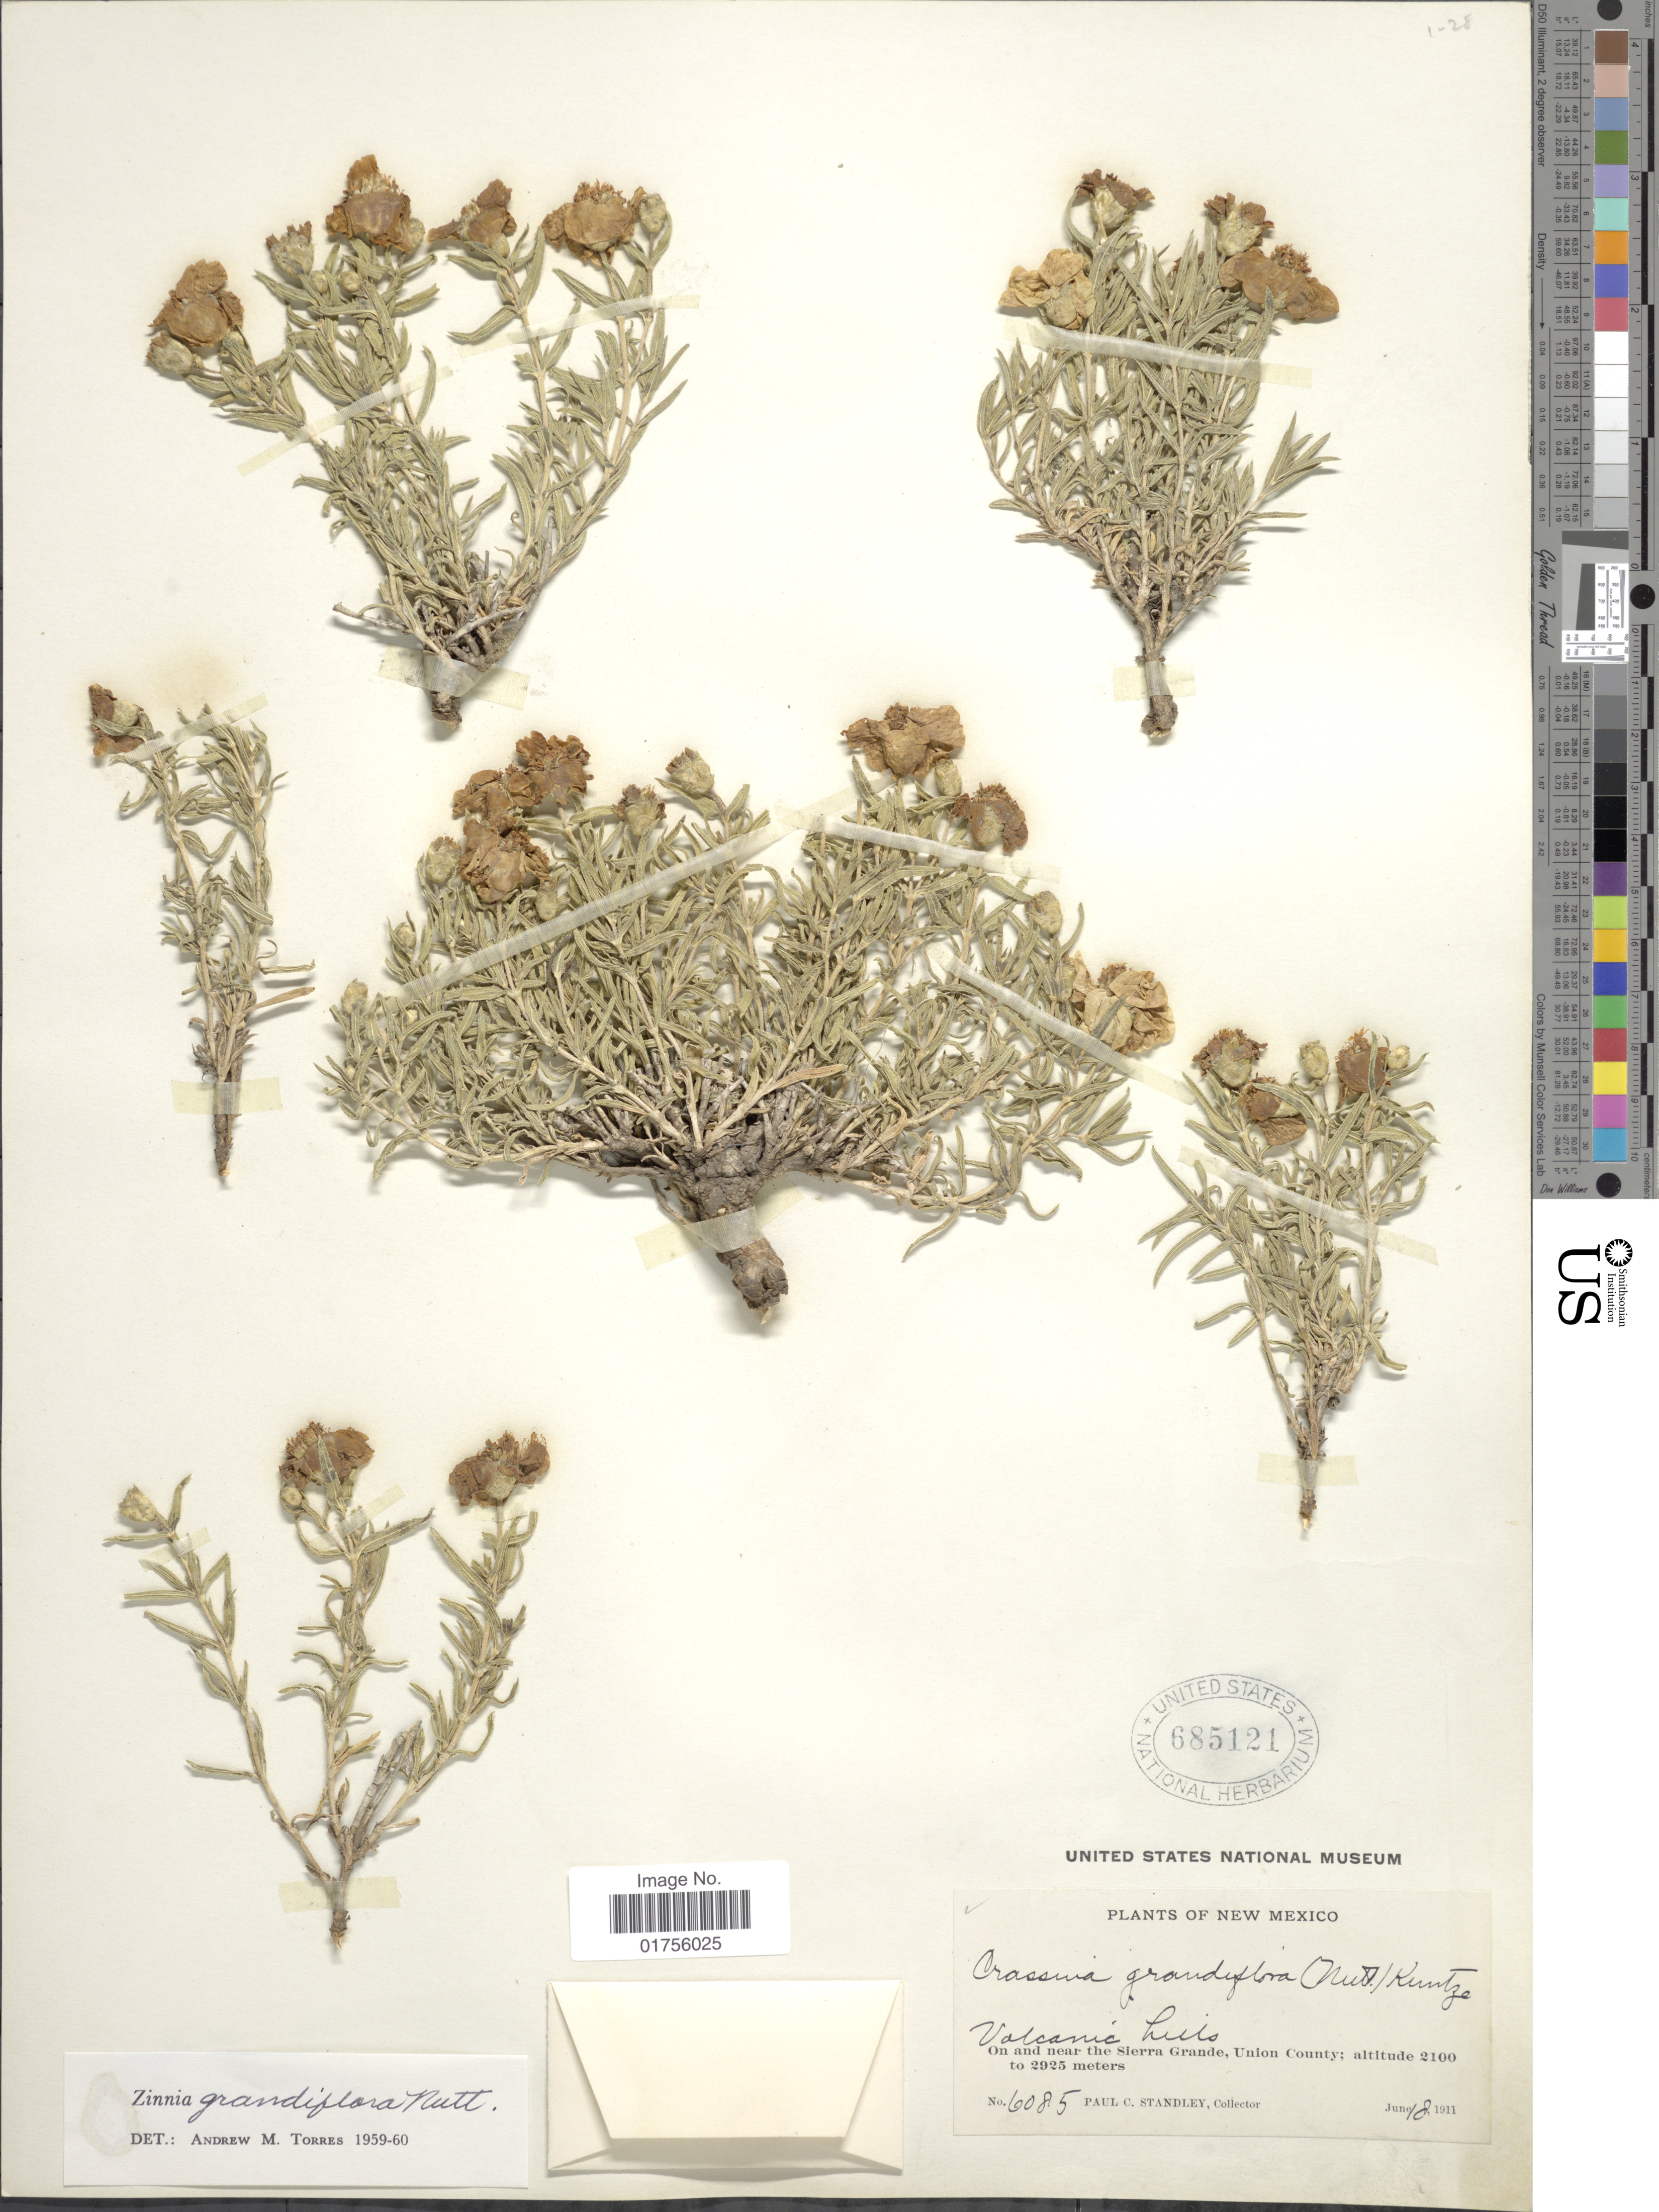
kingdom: Plantae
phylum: Tracheophyta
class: Magnoliopsida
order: Asterales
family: Asteraceae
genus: Zinnia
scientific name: Zinnia grandiflora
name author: Nutt.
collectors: P. C. Standley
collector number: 6085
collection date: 1911-06-18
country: United States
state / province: New Mexico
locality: Volcanic hills, On and near the Sierra Grande, Union County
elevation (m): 2100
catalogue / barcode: US 685121